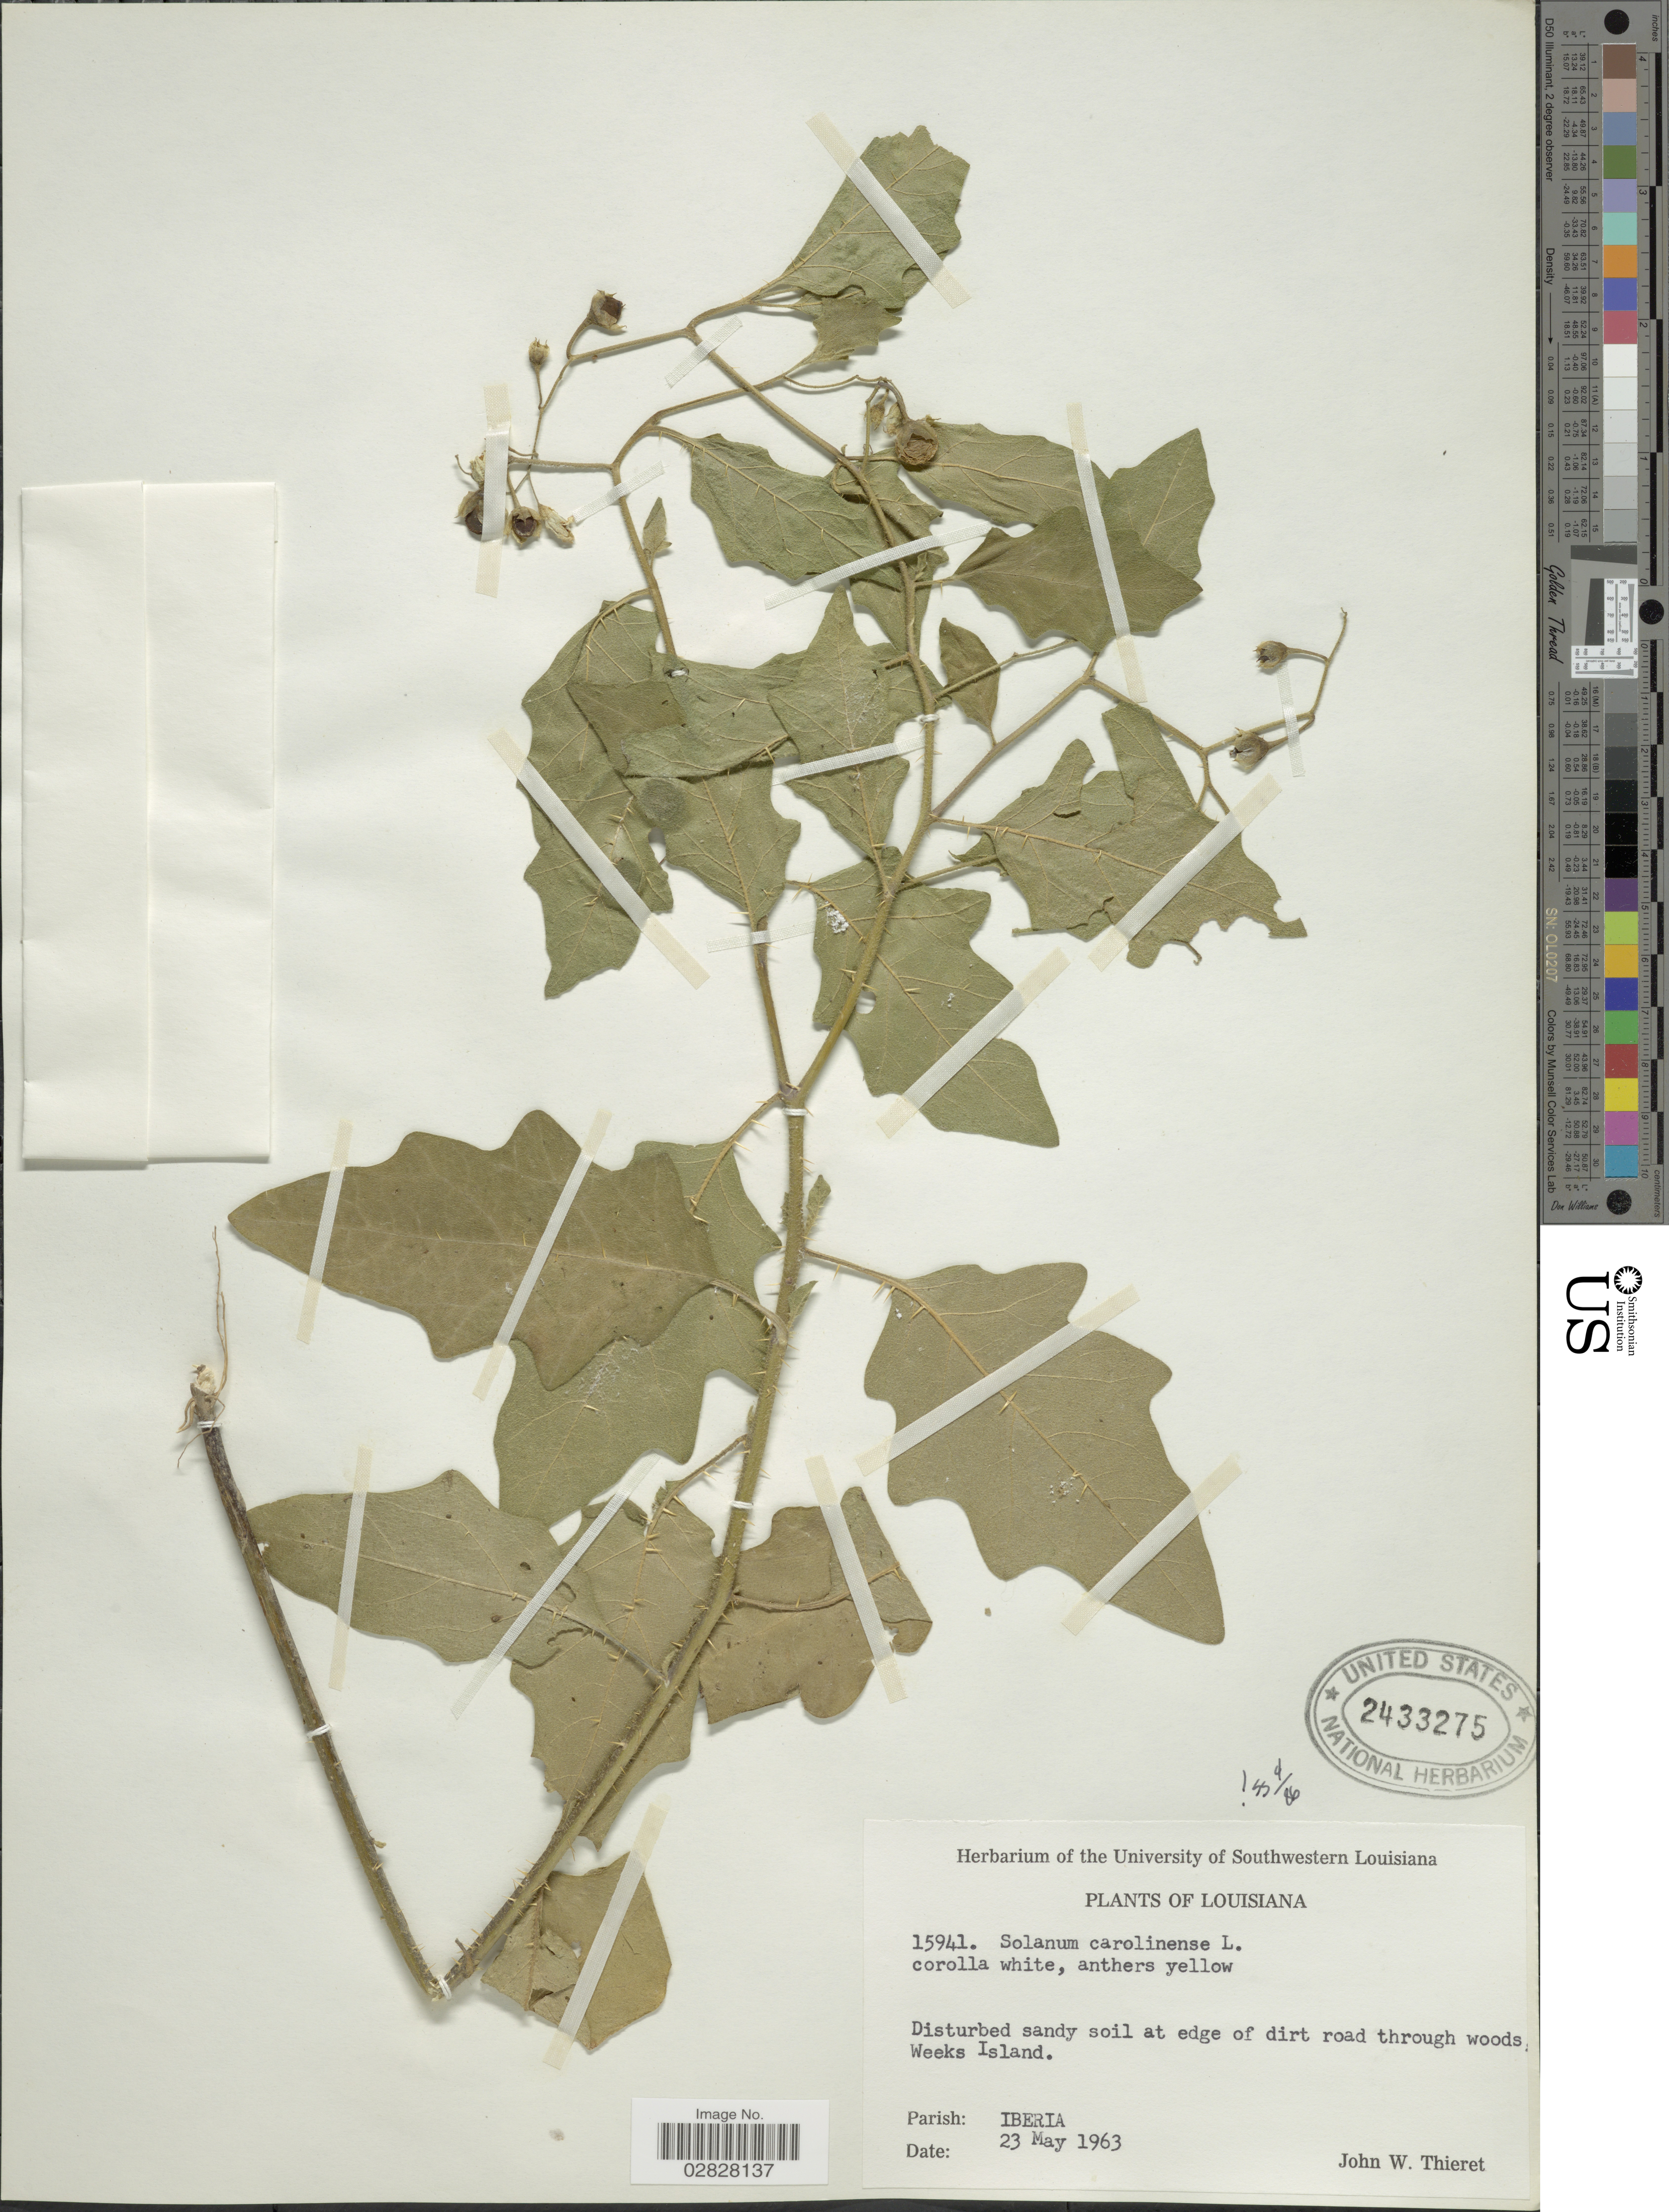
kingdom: Plantae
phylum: Tracheophyta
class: Magnoliopsida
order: Solanales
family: Solanaceae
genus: Solanum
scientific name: Solanum carolinense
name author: L.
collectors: J. W. Thieret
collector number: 15941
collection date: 1963-05-23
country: United States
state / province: Louisiana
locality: Week Island. Parish: Iberia.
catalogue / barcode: US 2433275